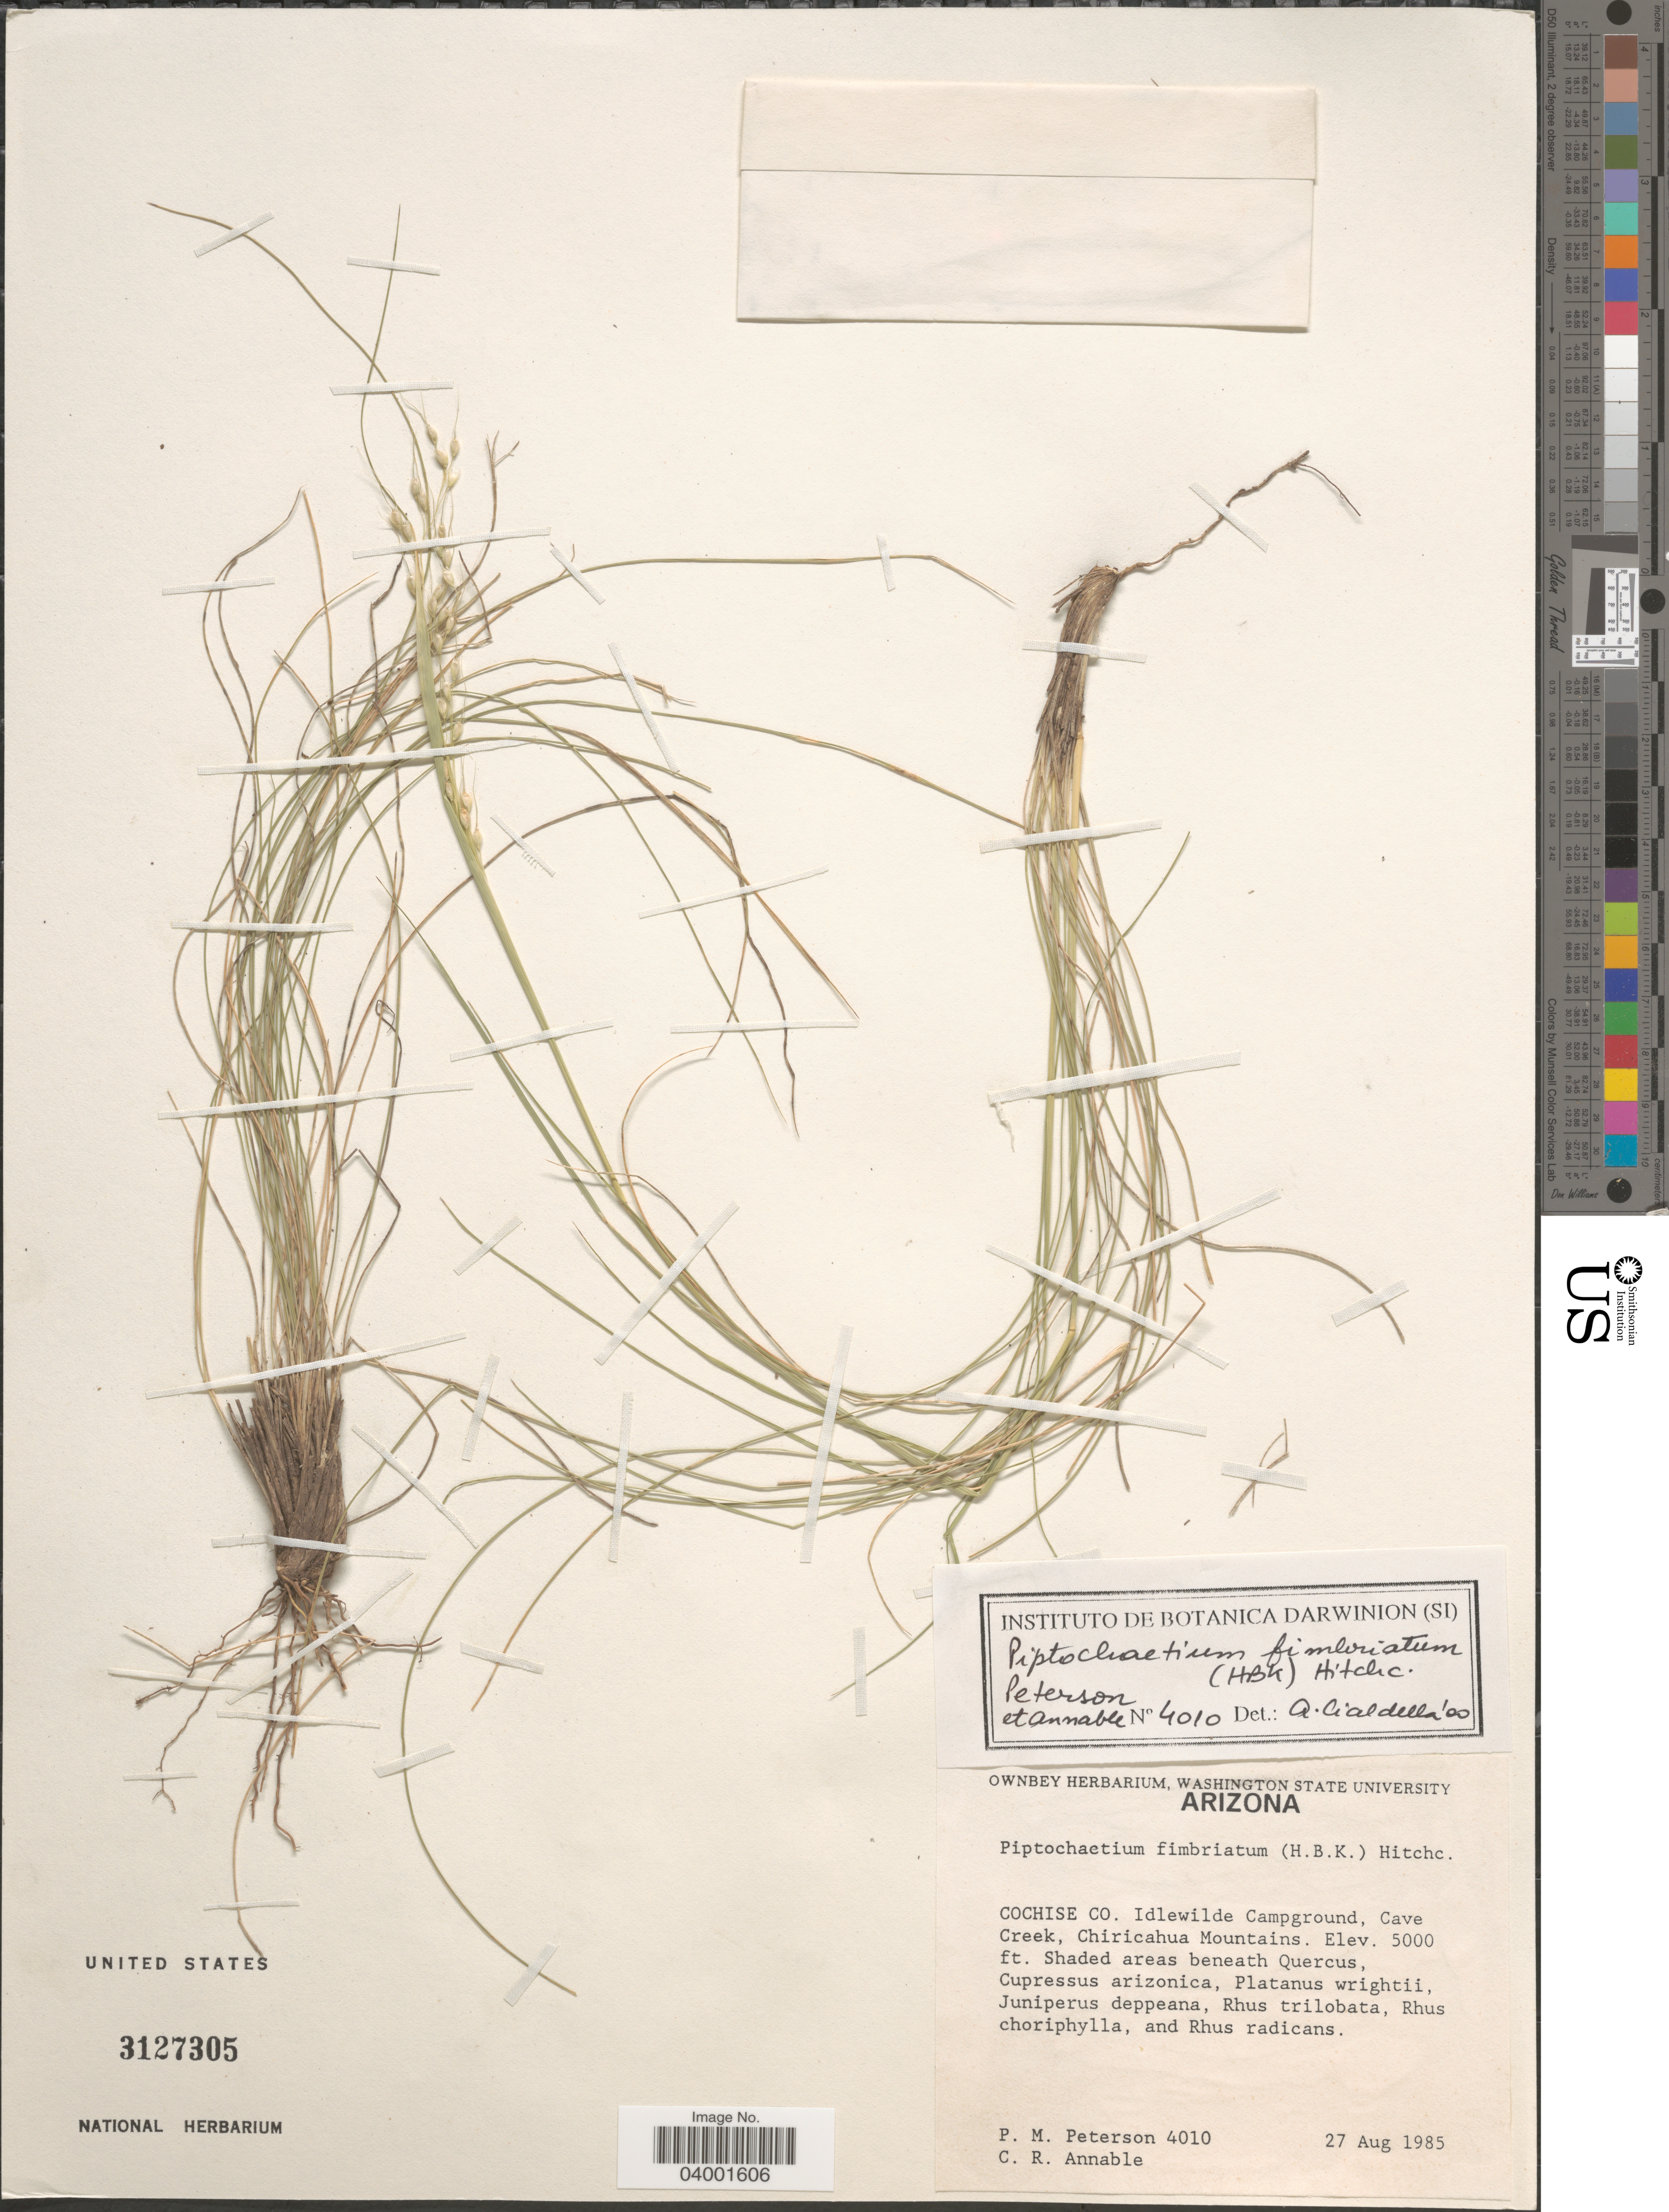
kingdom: Plantae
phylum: Tracheophyta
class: Liliopsida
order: Poales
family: Poaceae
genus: Piptochaetium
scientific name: Piptochaetium fimbriatum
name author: (Kunth) Hitchc.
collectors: P. M. Peterson & C. R. Annable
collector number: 4010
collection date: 1985-08-27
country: United States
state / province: Arizona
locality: Cochise Co. Idlewilde Campground, Cave Creek, Chiricahua Mountains.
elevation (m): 1524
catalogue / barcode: US 3127305